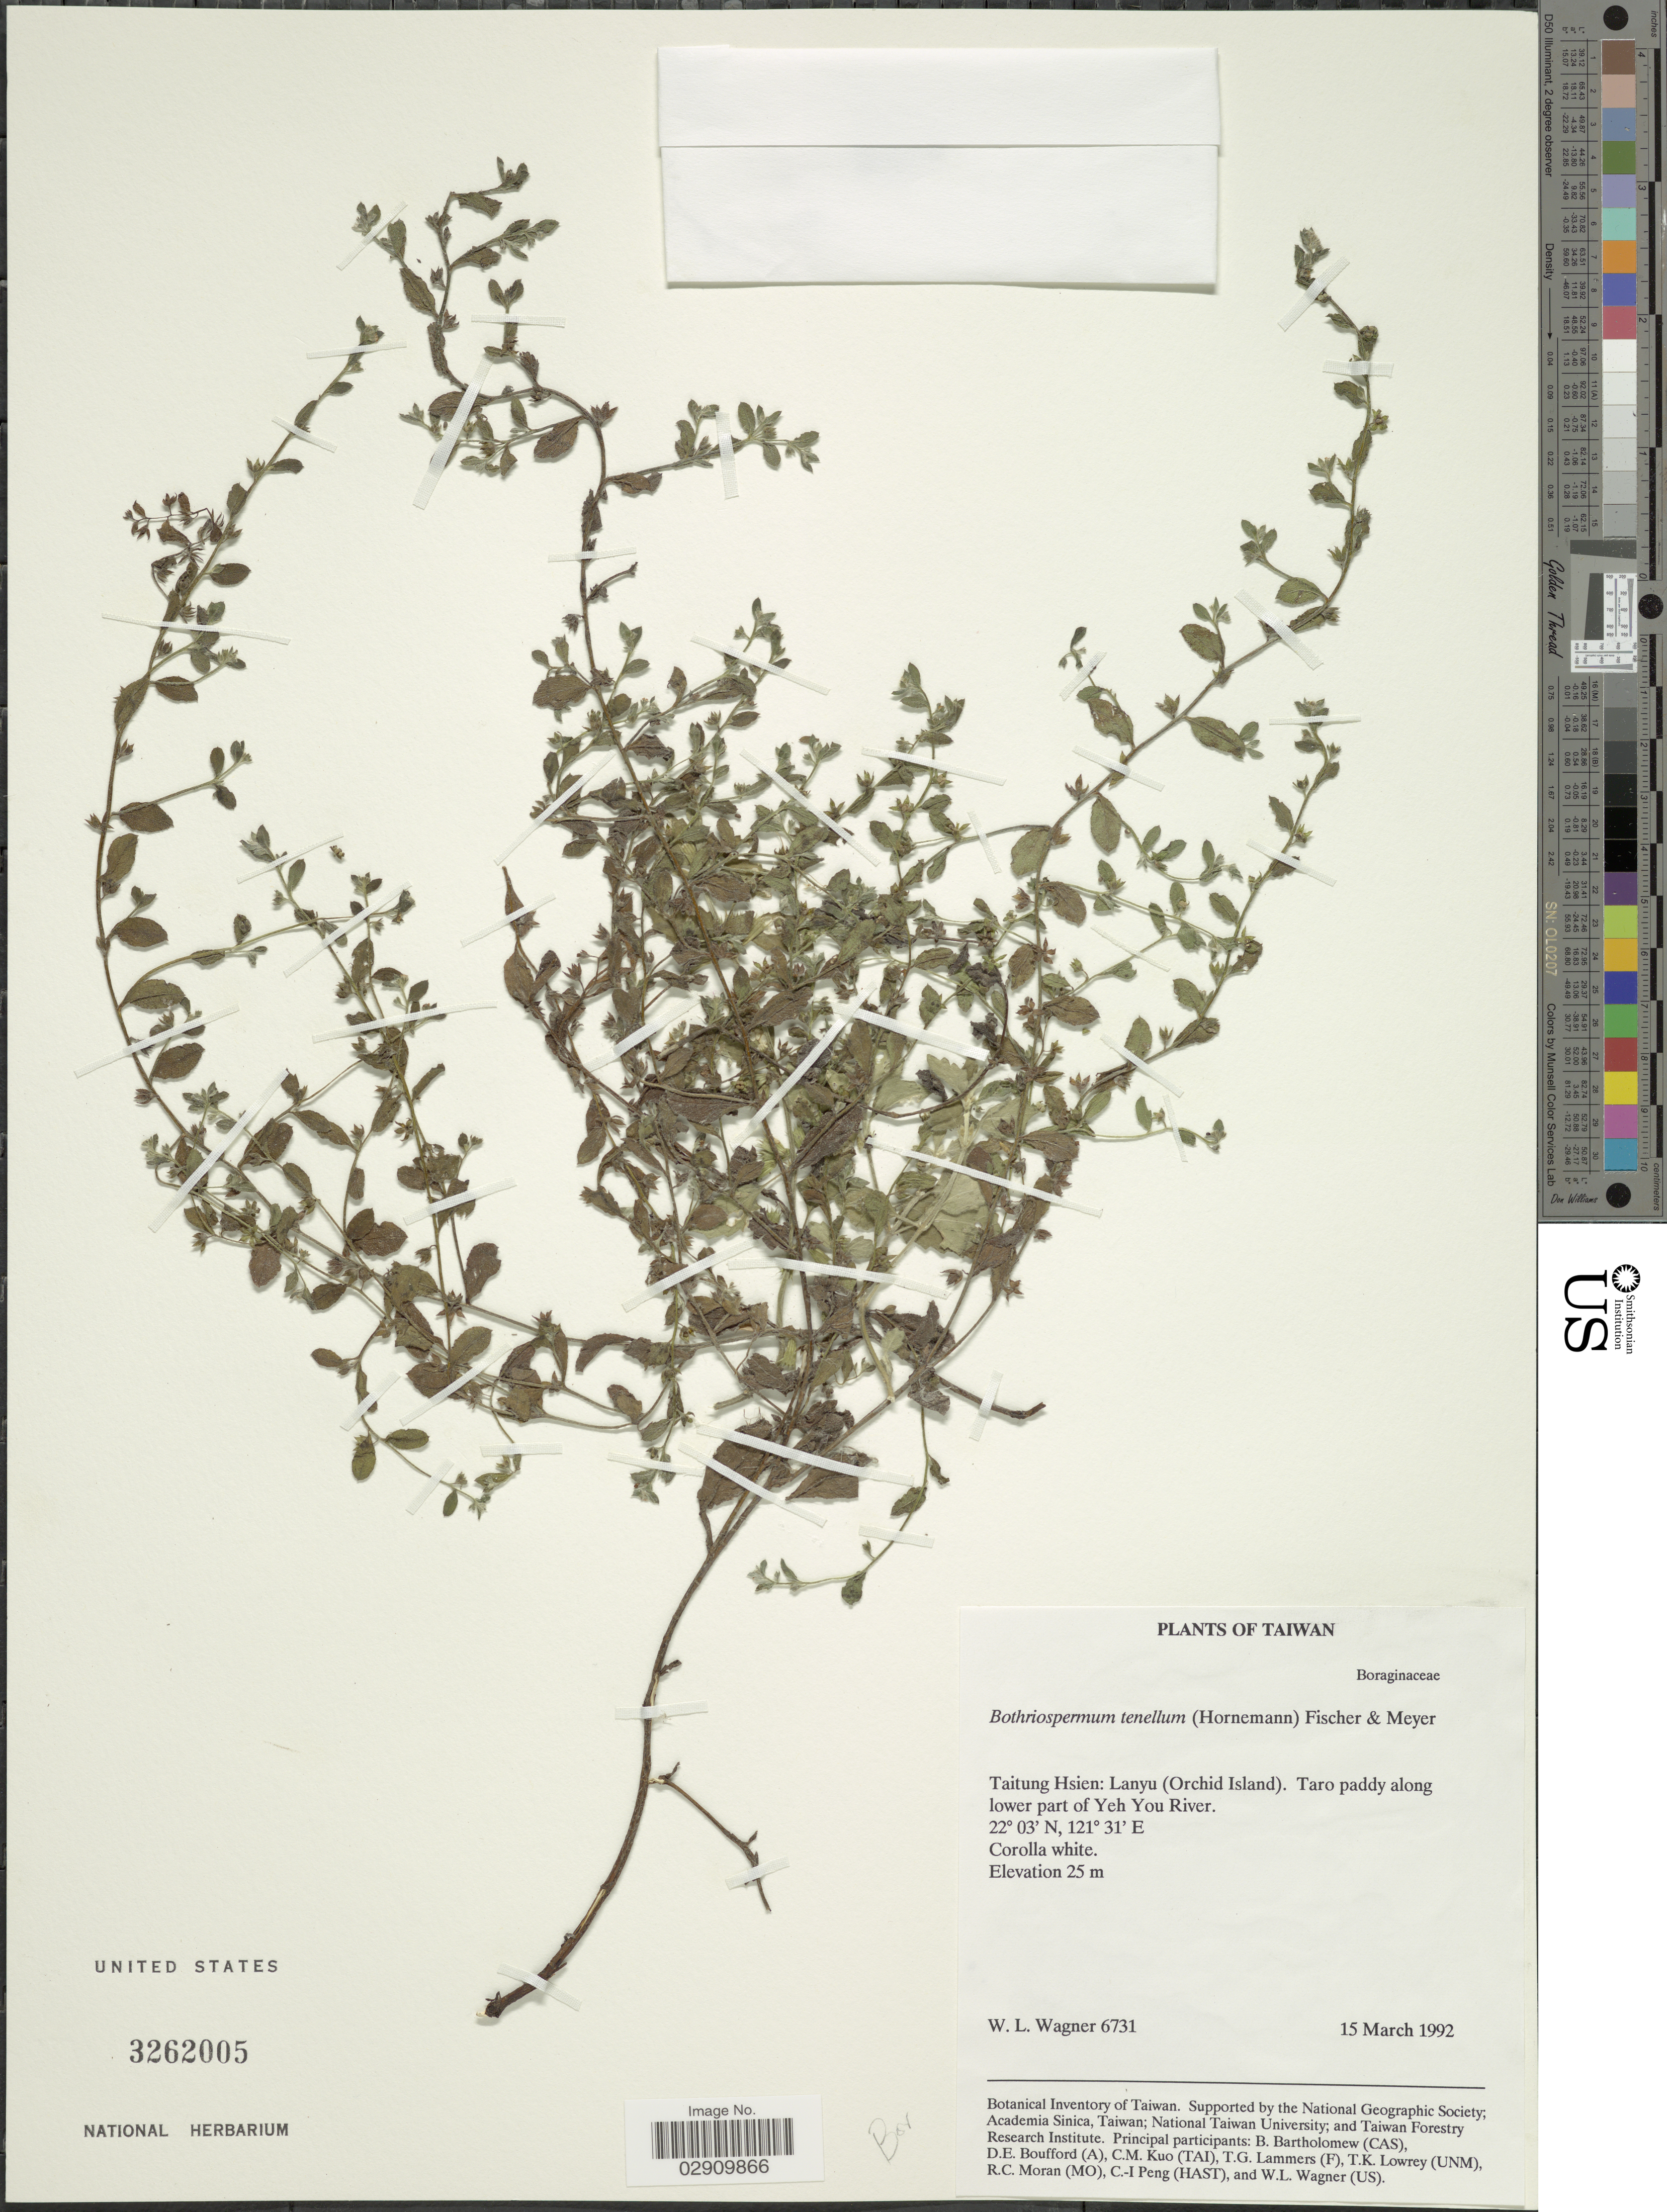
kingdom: Plantae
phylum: Tracheophyta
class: Magnoliopsida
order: Boraginales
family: Boraginaceae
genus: Bothriospermum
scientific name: Bothriospermum tenellum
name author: (Hornem.) Fisch. & C.A. Mey.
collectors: W. L. Wagner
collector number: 6731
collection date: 1992-03-15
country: Taiwan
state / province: Taitung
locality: Taitung Hsien, Lanyu (Orchid Island), Taro paddy along lower part of Yeh You River.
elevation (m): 25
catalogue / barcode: US 3262005